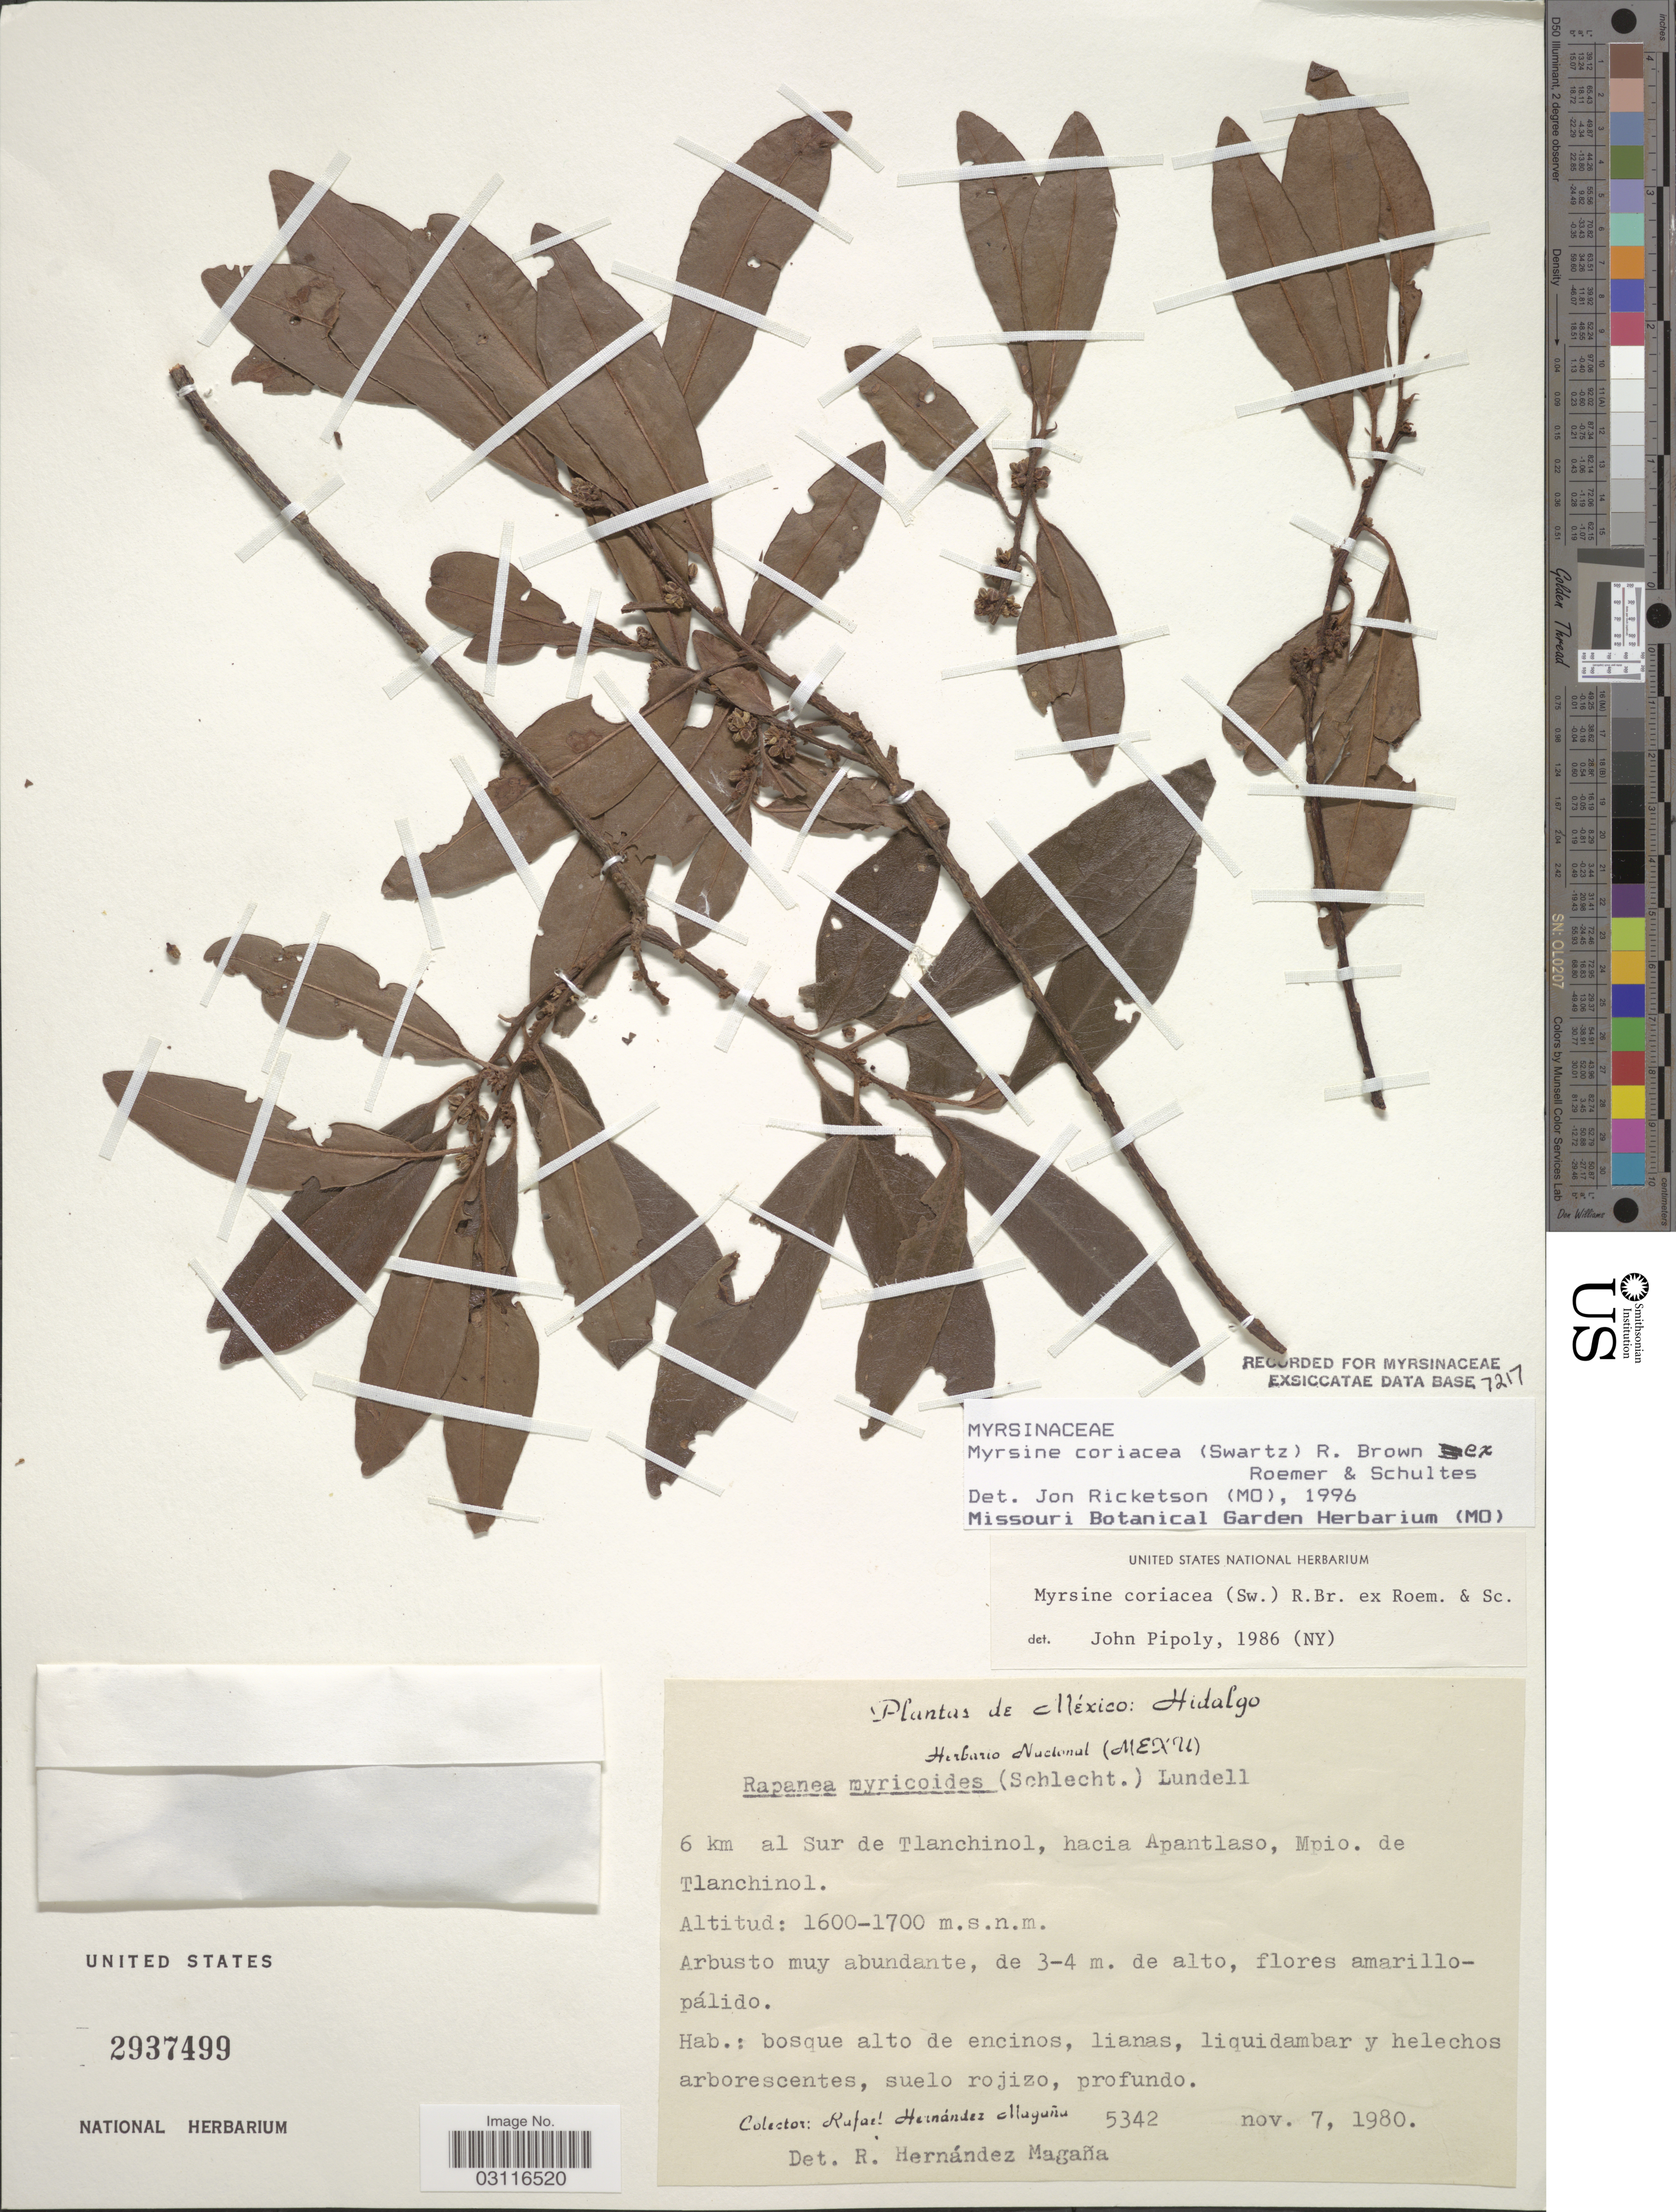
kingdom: Plantae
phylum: Tracheophyta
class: Magnoliopsida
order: Ericales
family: Primulaceae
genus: Myrsine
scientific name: Myrsine coriacea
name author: (Sw.) R. Br. ex Roem. & Schult.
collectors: R. Hernández-M.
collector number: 5342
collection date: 1980-11-07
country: Mexico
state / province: Hidalgo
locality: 6 km al Sur de Tlanchinol, hacia Apantlaso, Mpio. de Tlanchinol.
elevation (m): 1600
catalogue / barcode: US 2937499